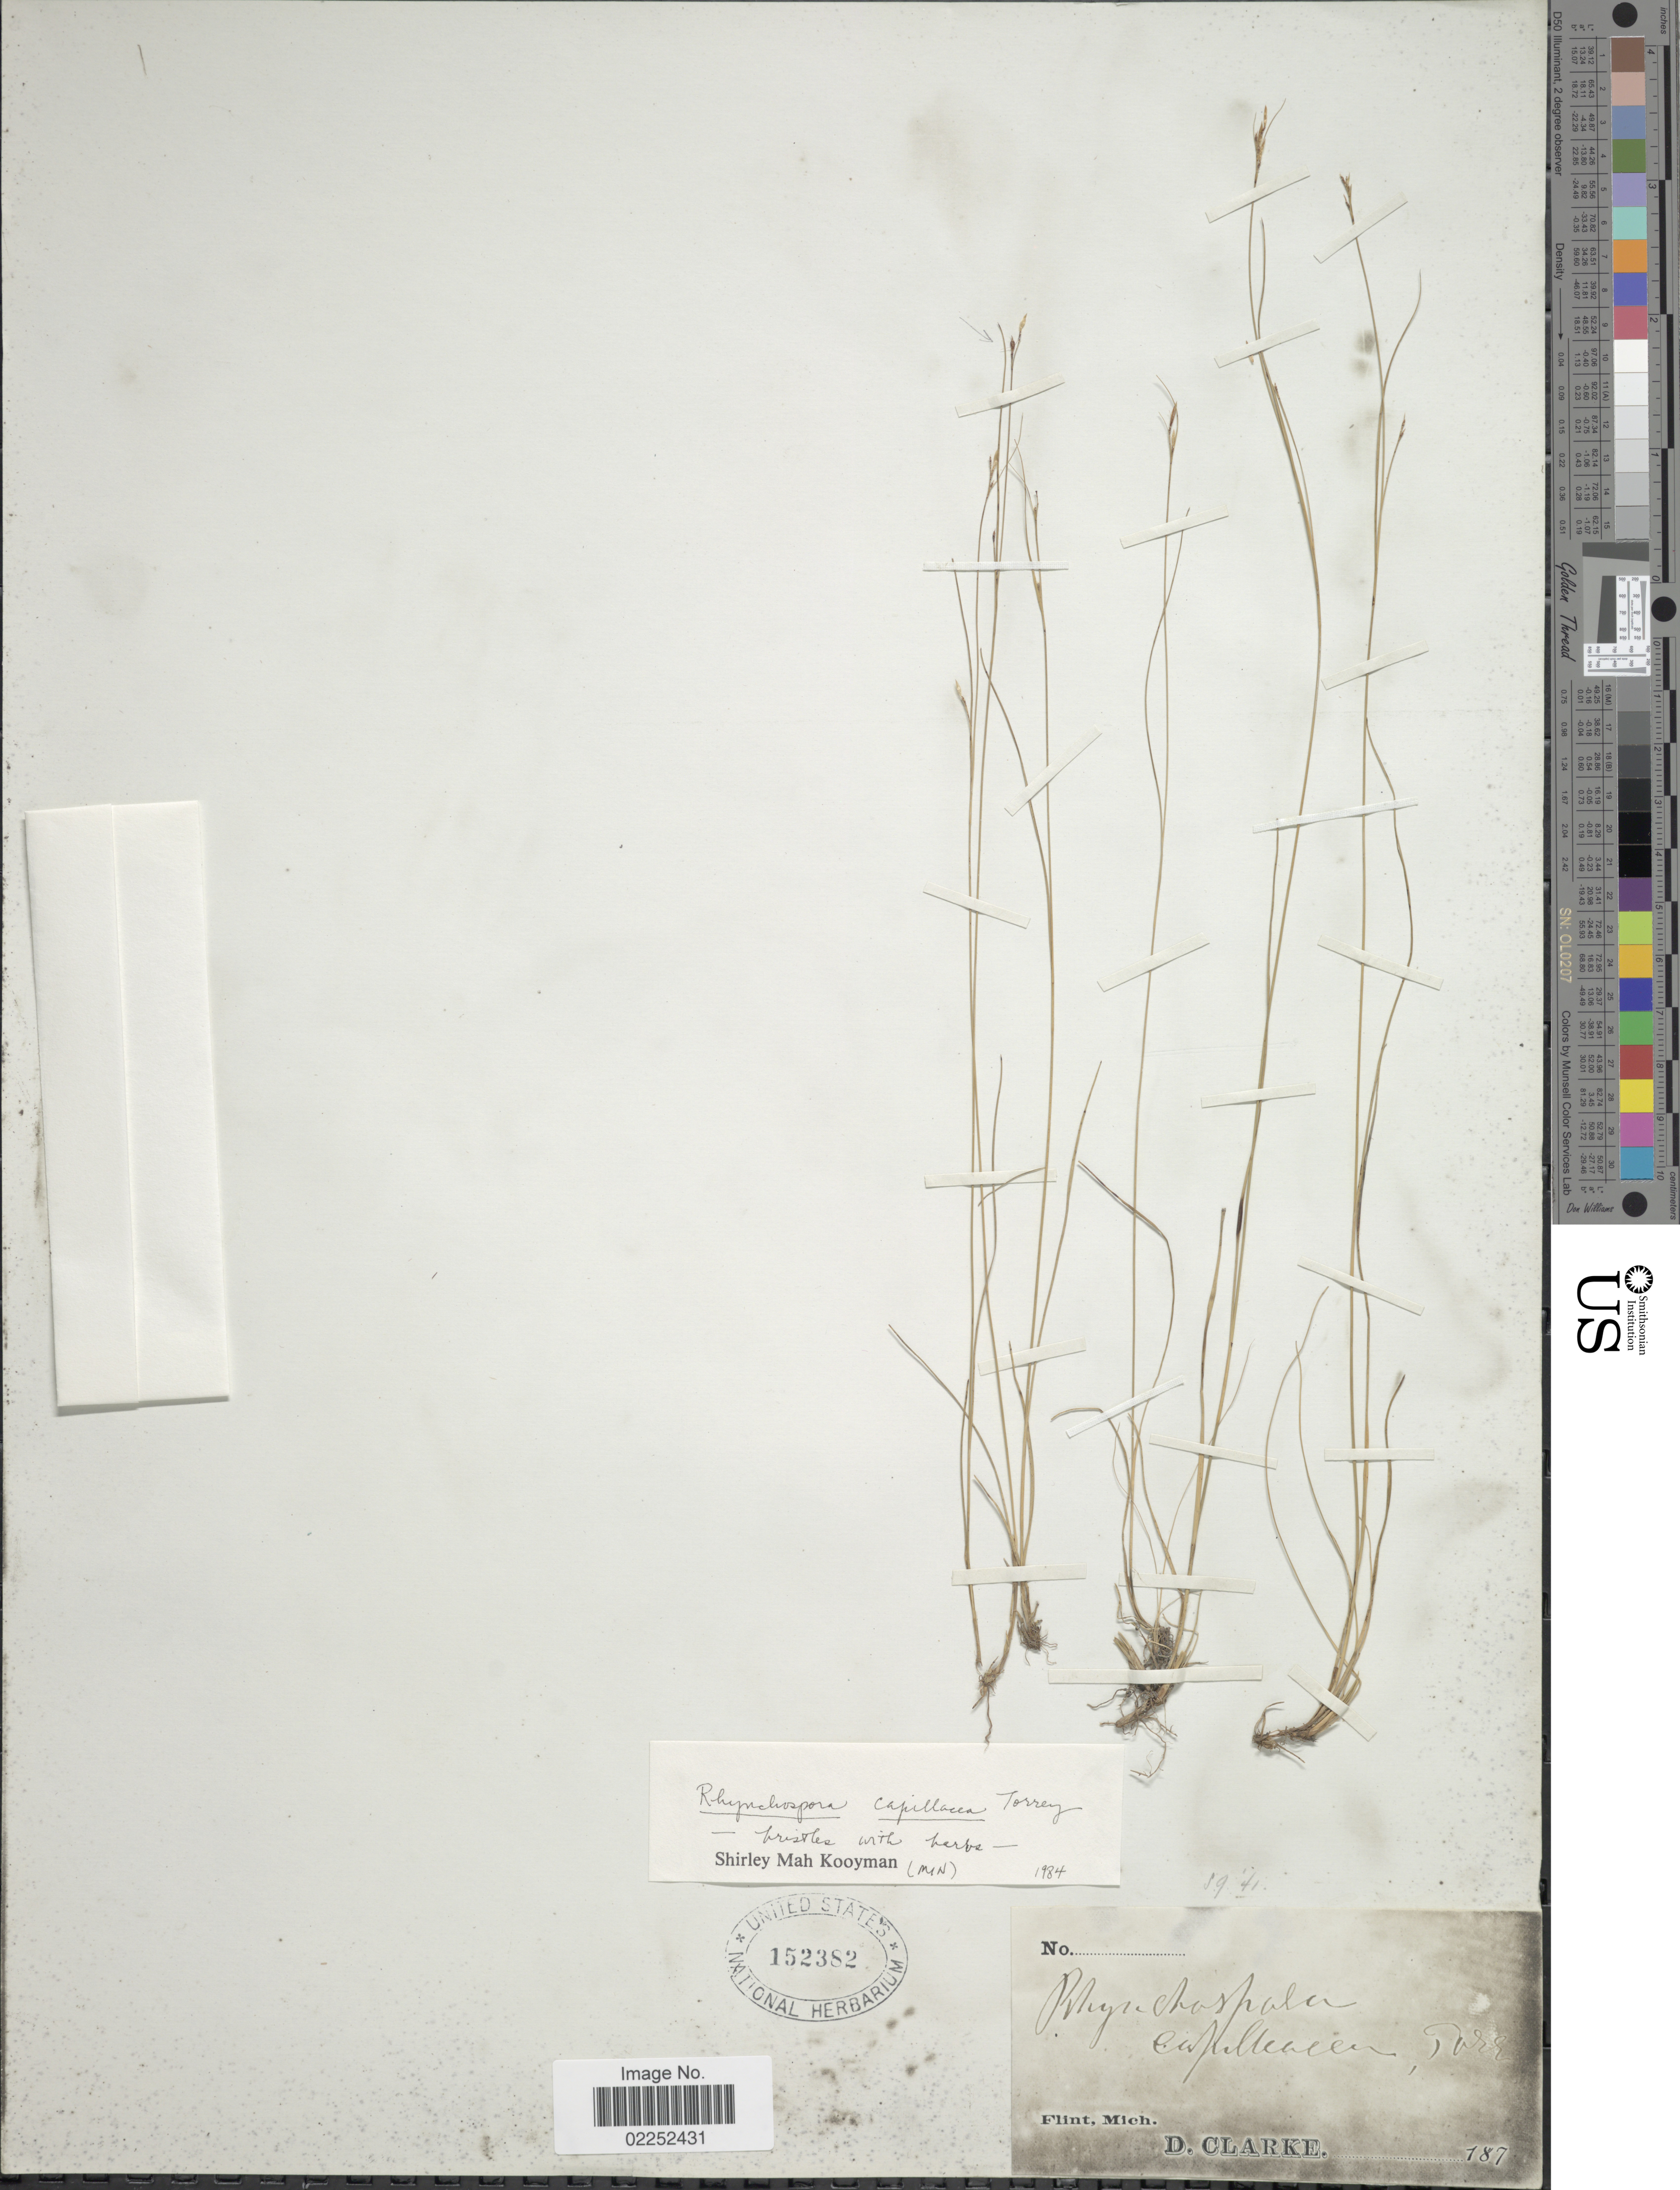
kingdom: Plantae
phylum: Tracheophyta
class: Liliopsida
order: Poales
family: Cyperaceae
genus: Rhynchospora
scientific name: Rhynchospora capillacea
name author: Torr.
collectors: D. Clarke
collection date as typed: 187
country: United States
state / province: Michigan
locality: Flint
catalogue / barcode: US 152382